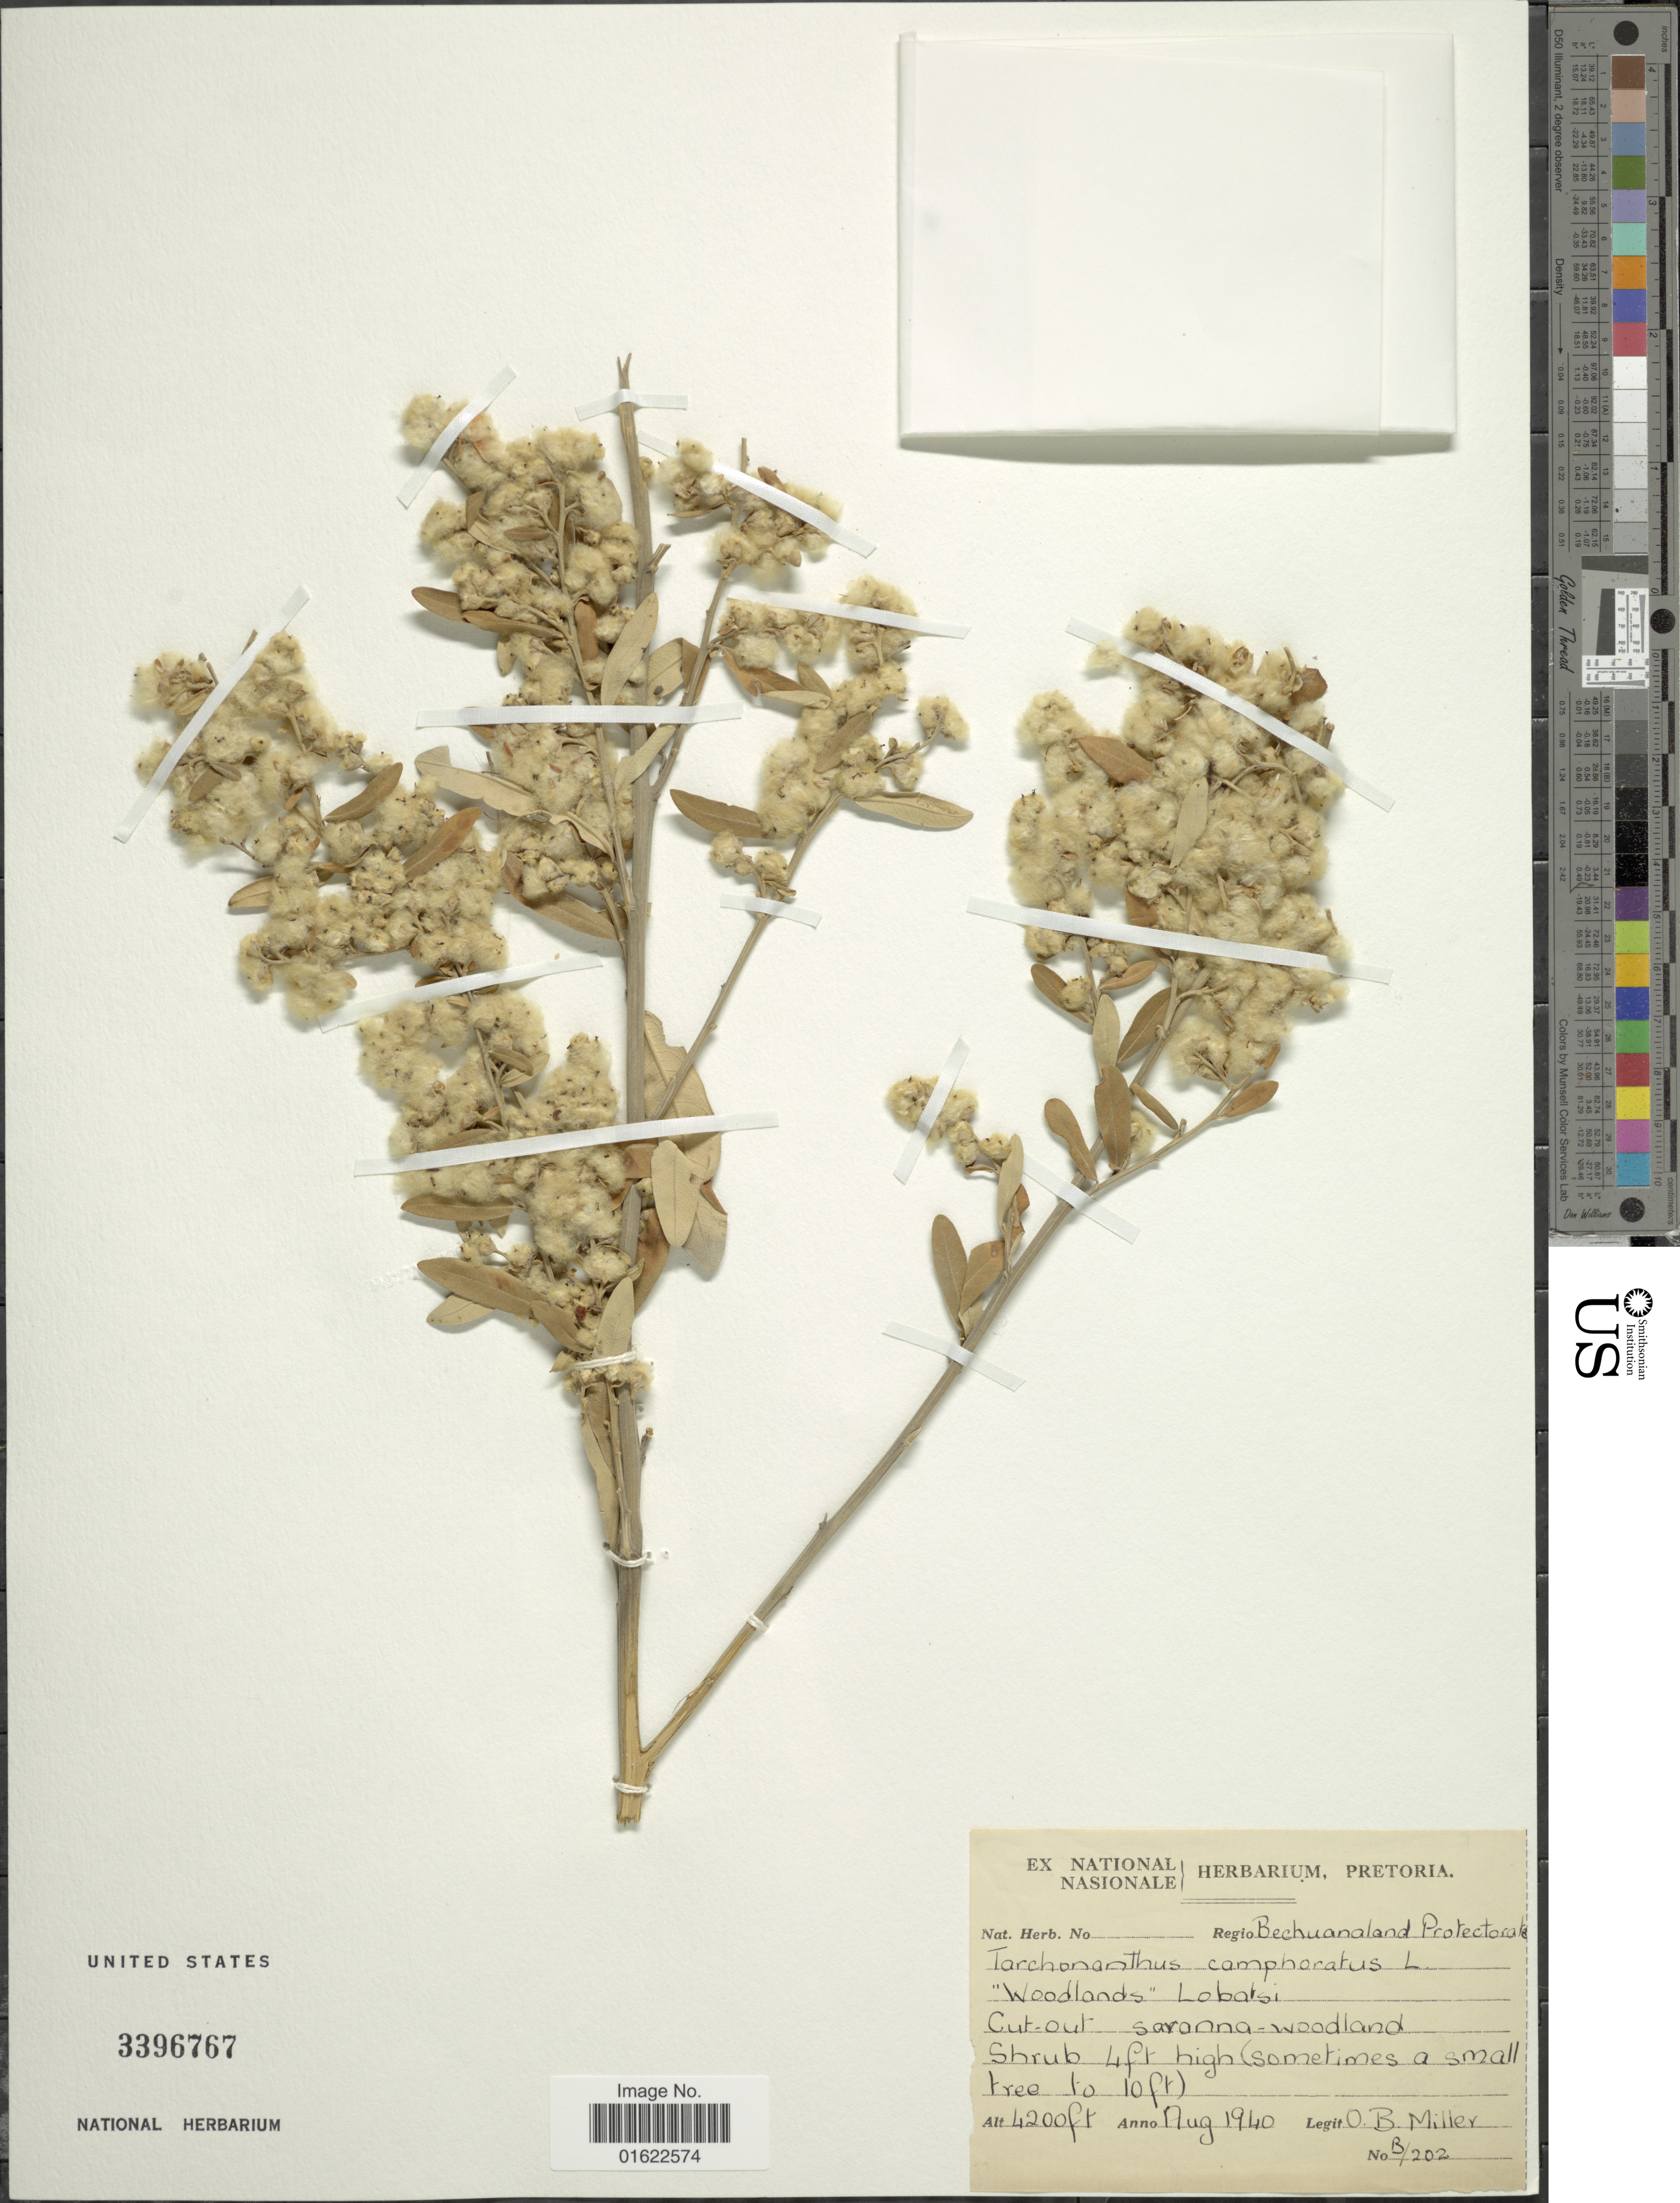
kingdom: Plantae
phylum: Tracheophyta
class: Magnoliopsida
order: Asterales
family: Asteraceae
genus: Tarchonanthus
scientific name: Tarchonanthus camphoratus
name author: L.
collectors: O. B. Miller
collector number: B/202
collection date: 1940-08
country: Botswana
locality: Regio Bechuanaland Protectorate,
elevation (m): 1280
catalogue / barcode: US 3396767